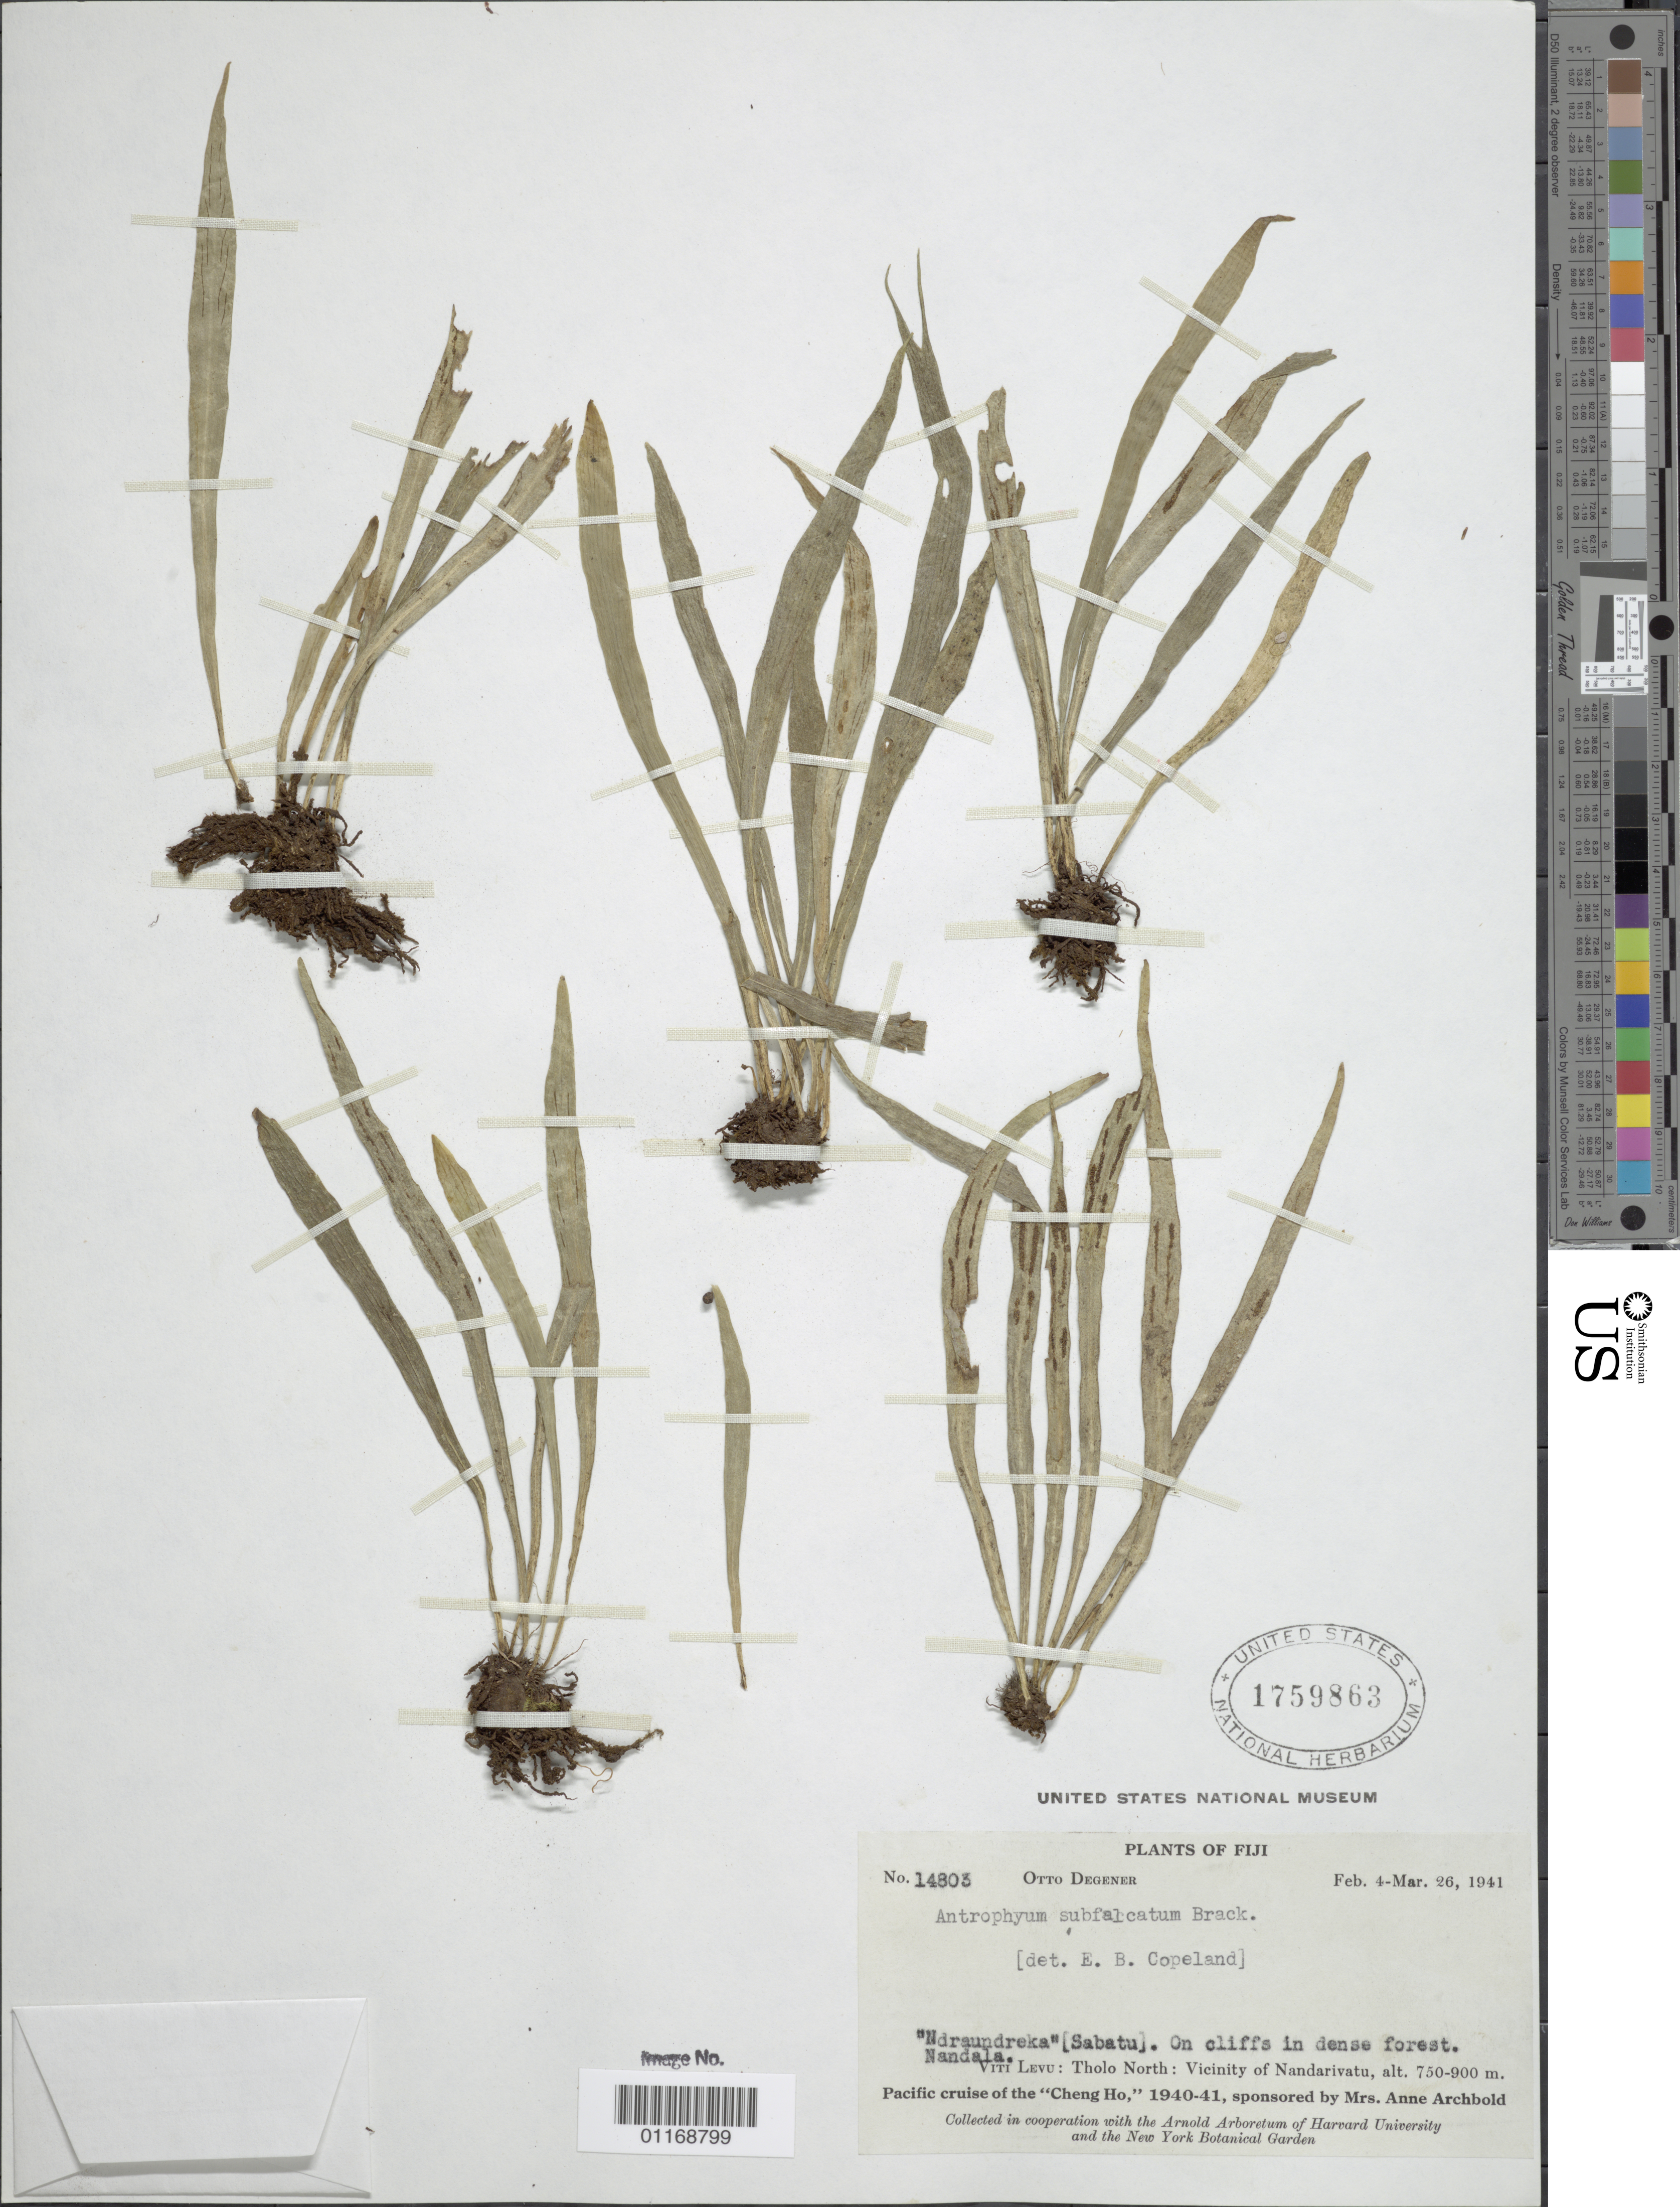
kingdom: Plantae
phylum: Tracheophyta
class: Polypodiopsida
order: Polypodiales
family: Pteridaceae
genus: Antrophyum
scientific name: Antrophyum subfalcatum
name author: Brack. in Wilkes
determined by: Copeland, E. B.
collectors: O. Degener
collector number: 14803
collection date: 1941-02-04/1941-03-26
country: Fiji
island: Viti Levu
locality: Tholo North: Vicinity of Nandarivatu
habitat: On cliffs in dense forest.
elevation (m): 750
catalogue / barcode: US 1759863